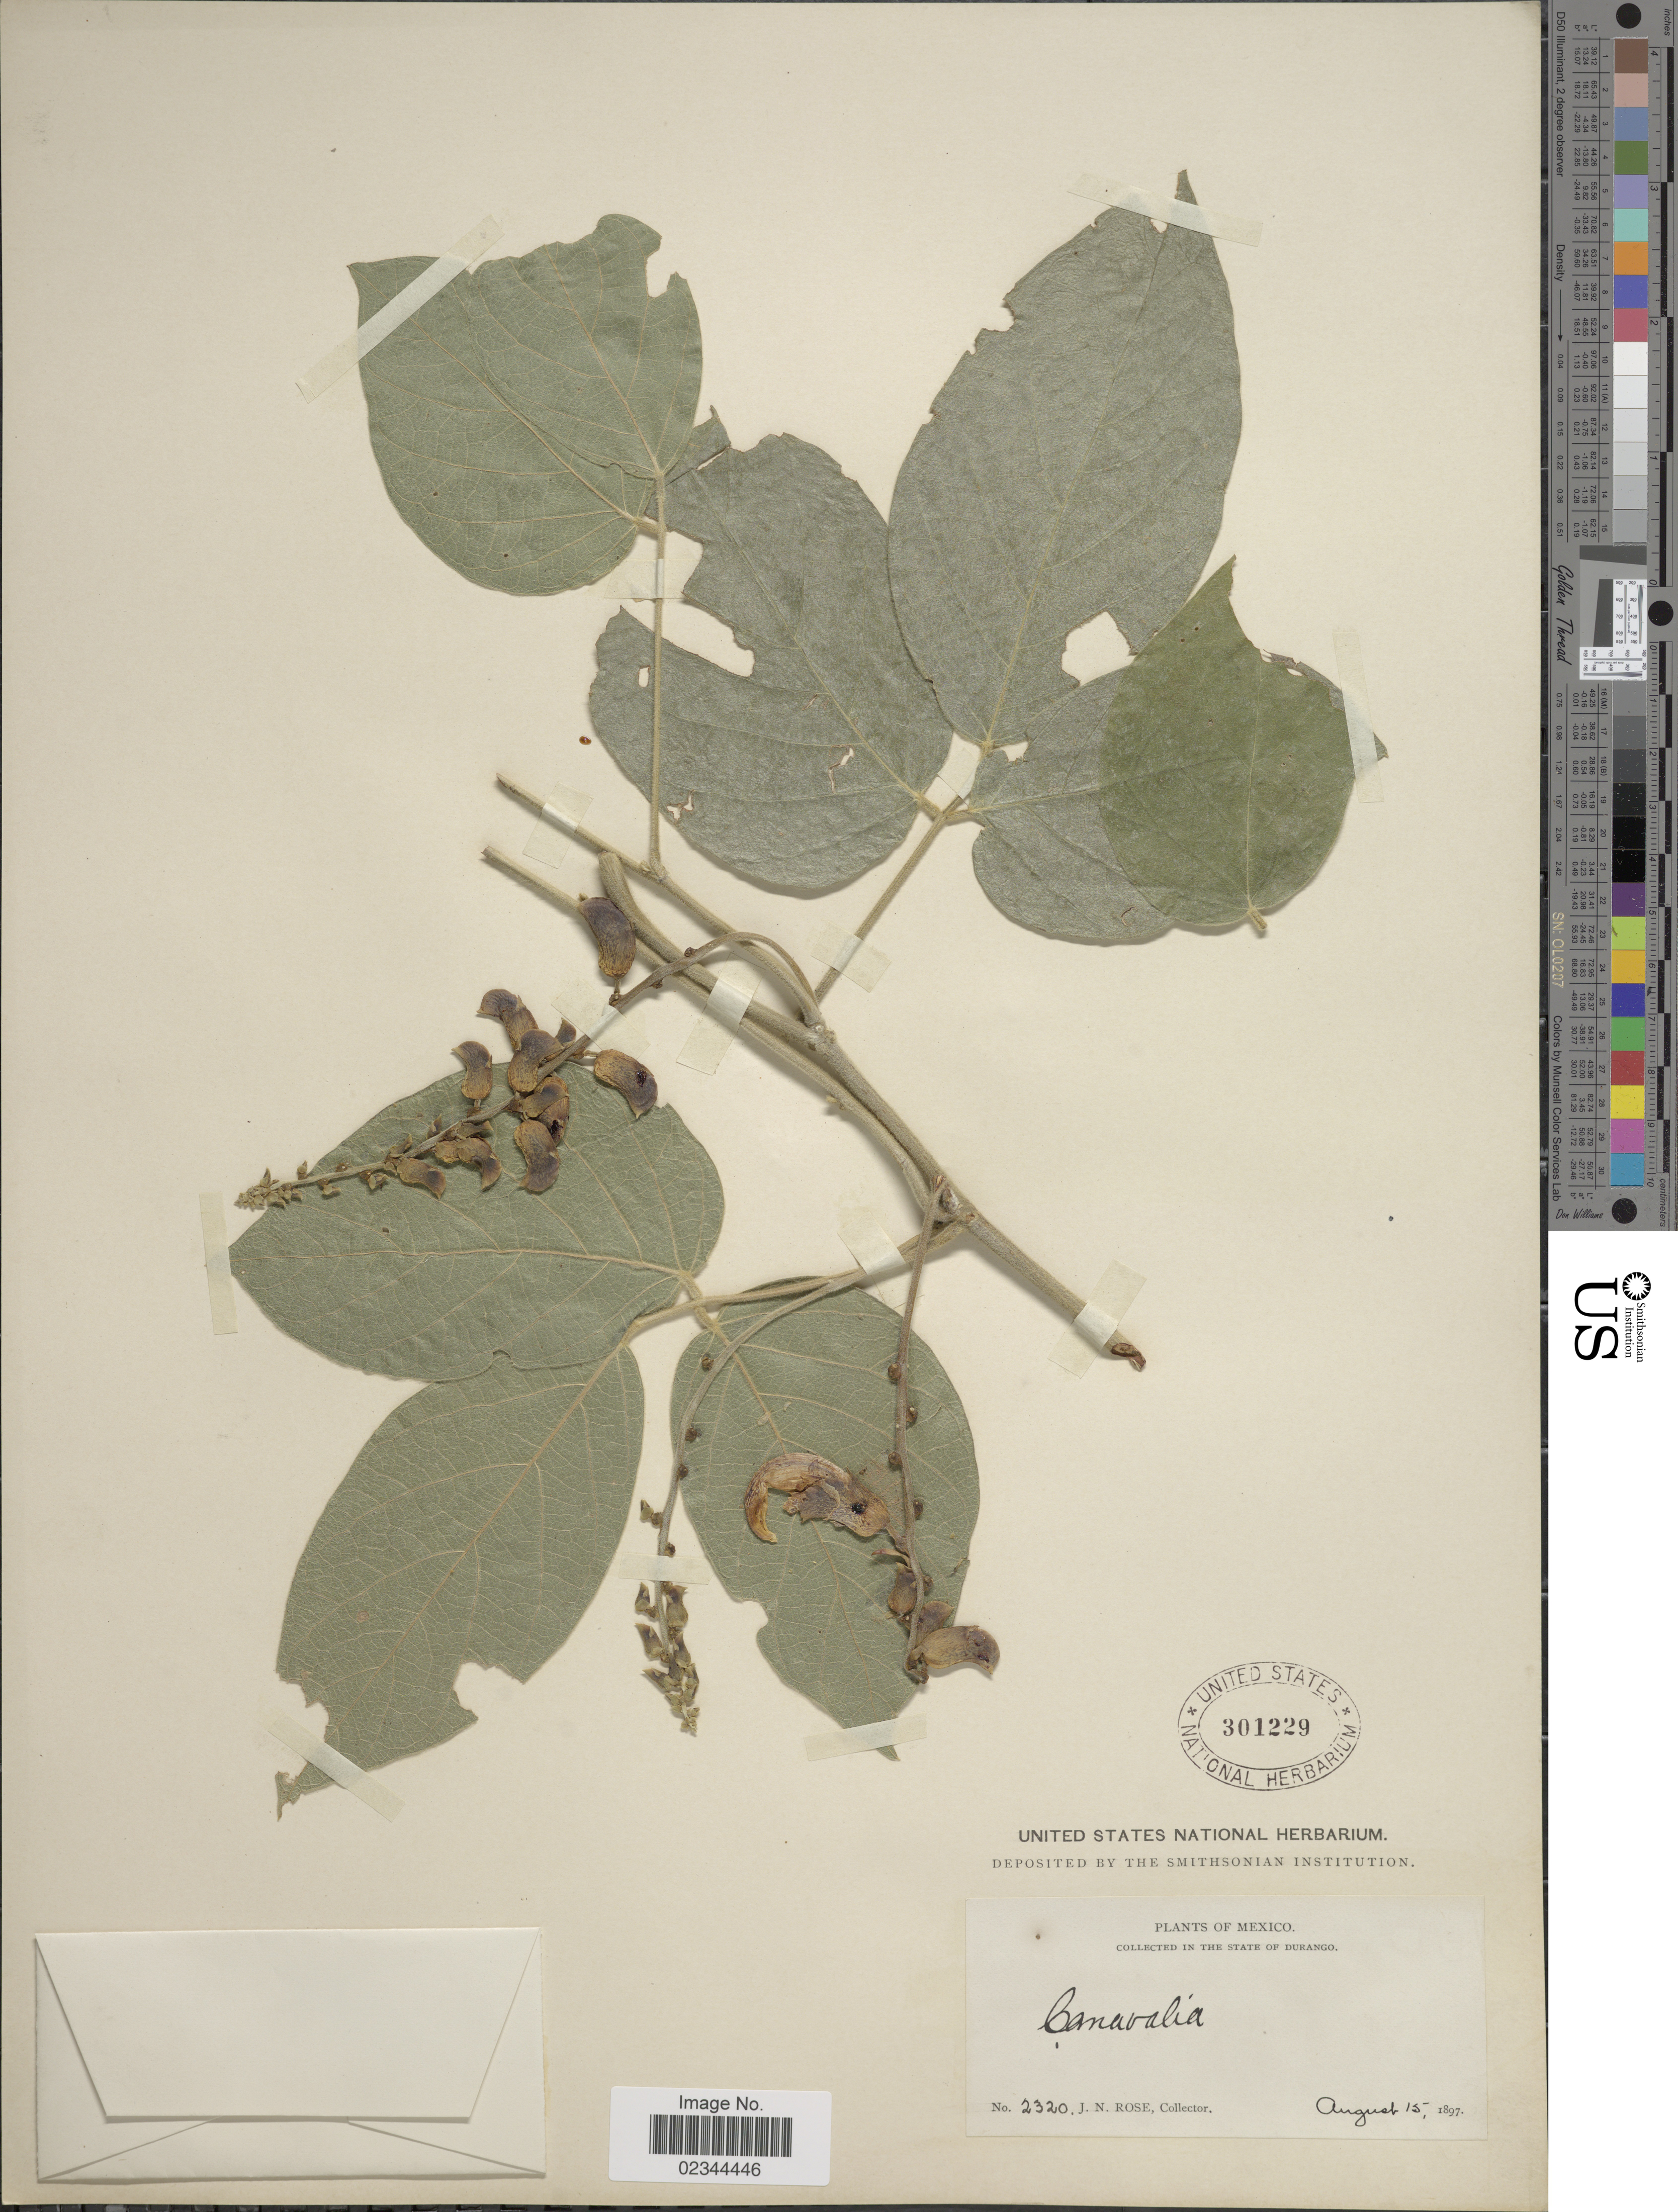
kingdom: Plantae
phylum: Tracheophyta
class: Magnoliopsida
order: Fabales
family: Fabaceae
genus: Canavalia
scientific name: Canavalia villosa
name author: Benth.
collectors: J. N. Rose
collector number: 2320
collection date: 1897-08-15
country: Mexico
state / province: Durango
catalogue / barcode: US 301229